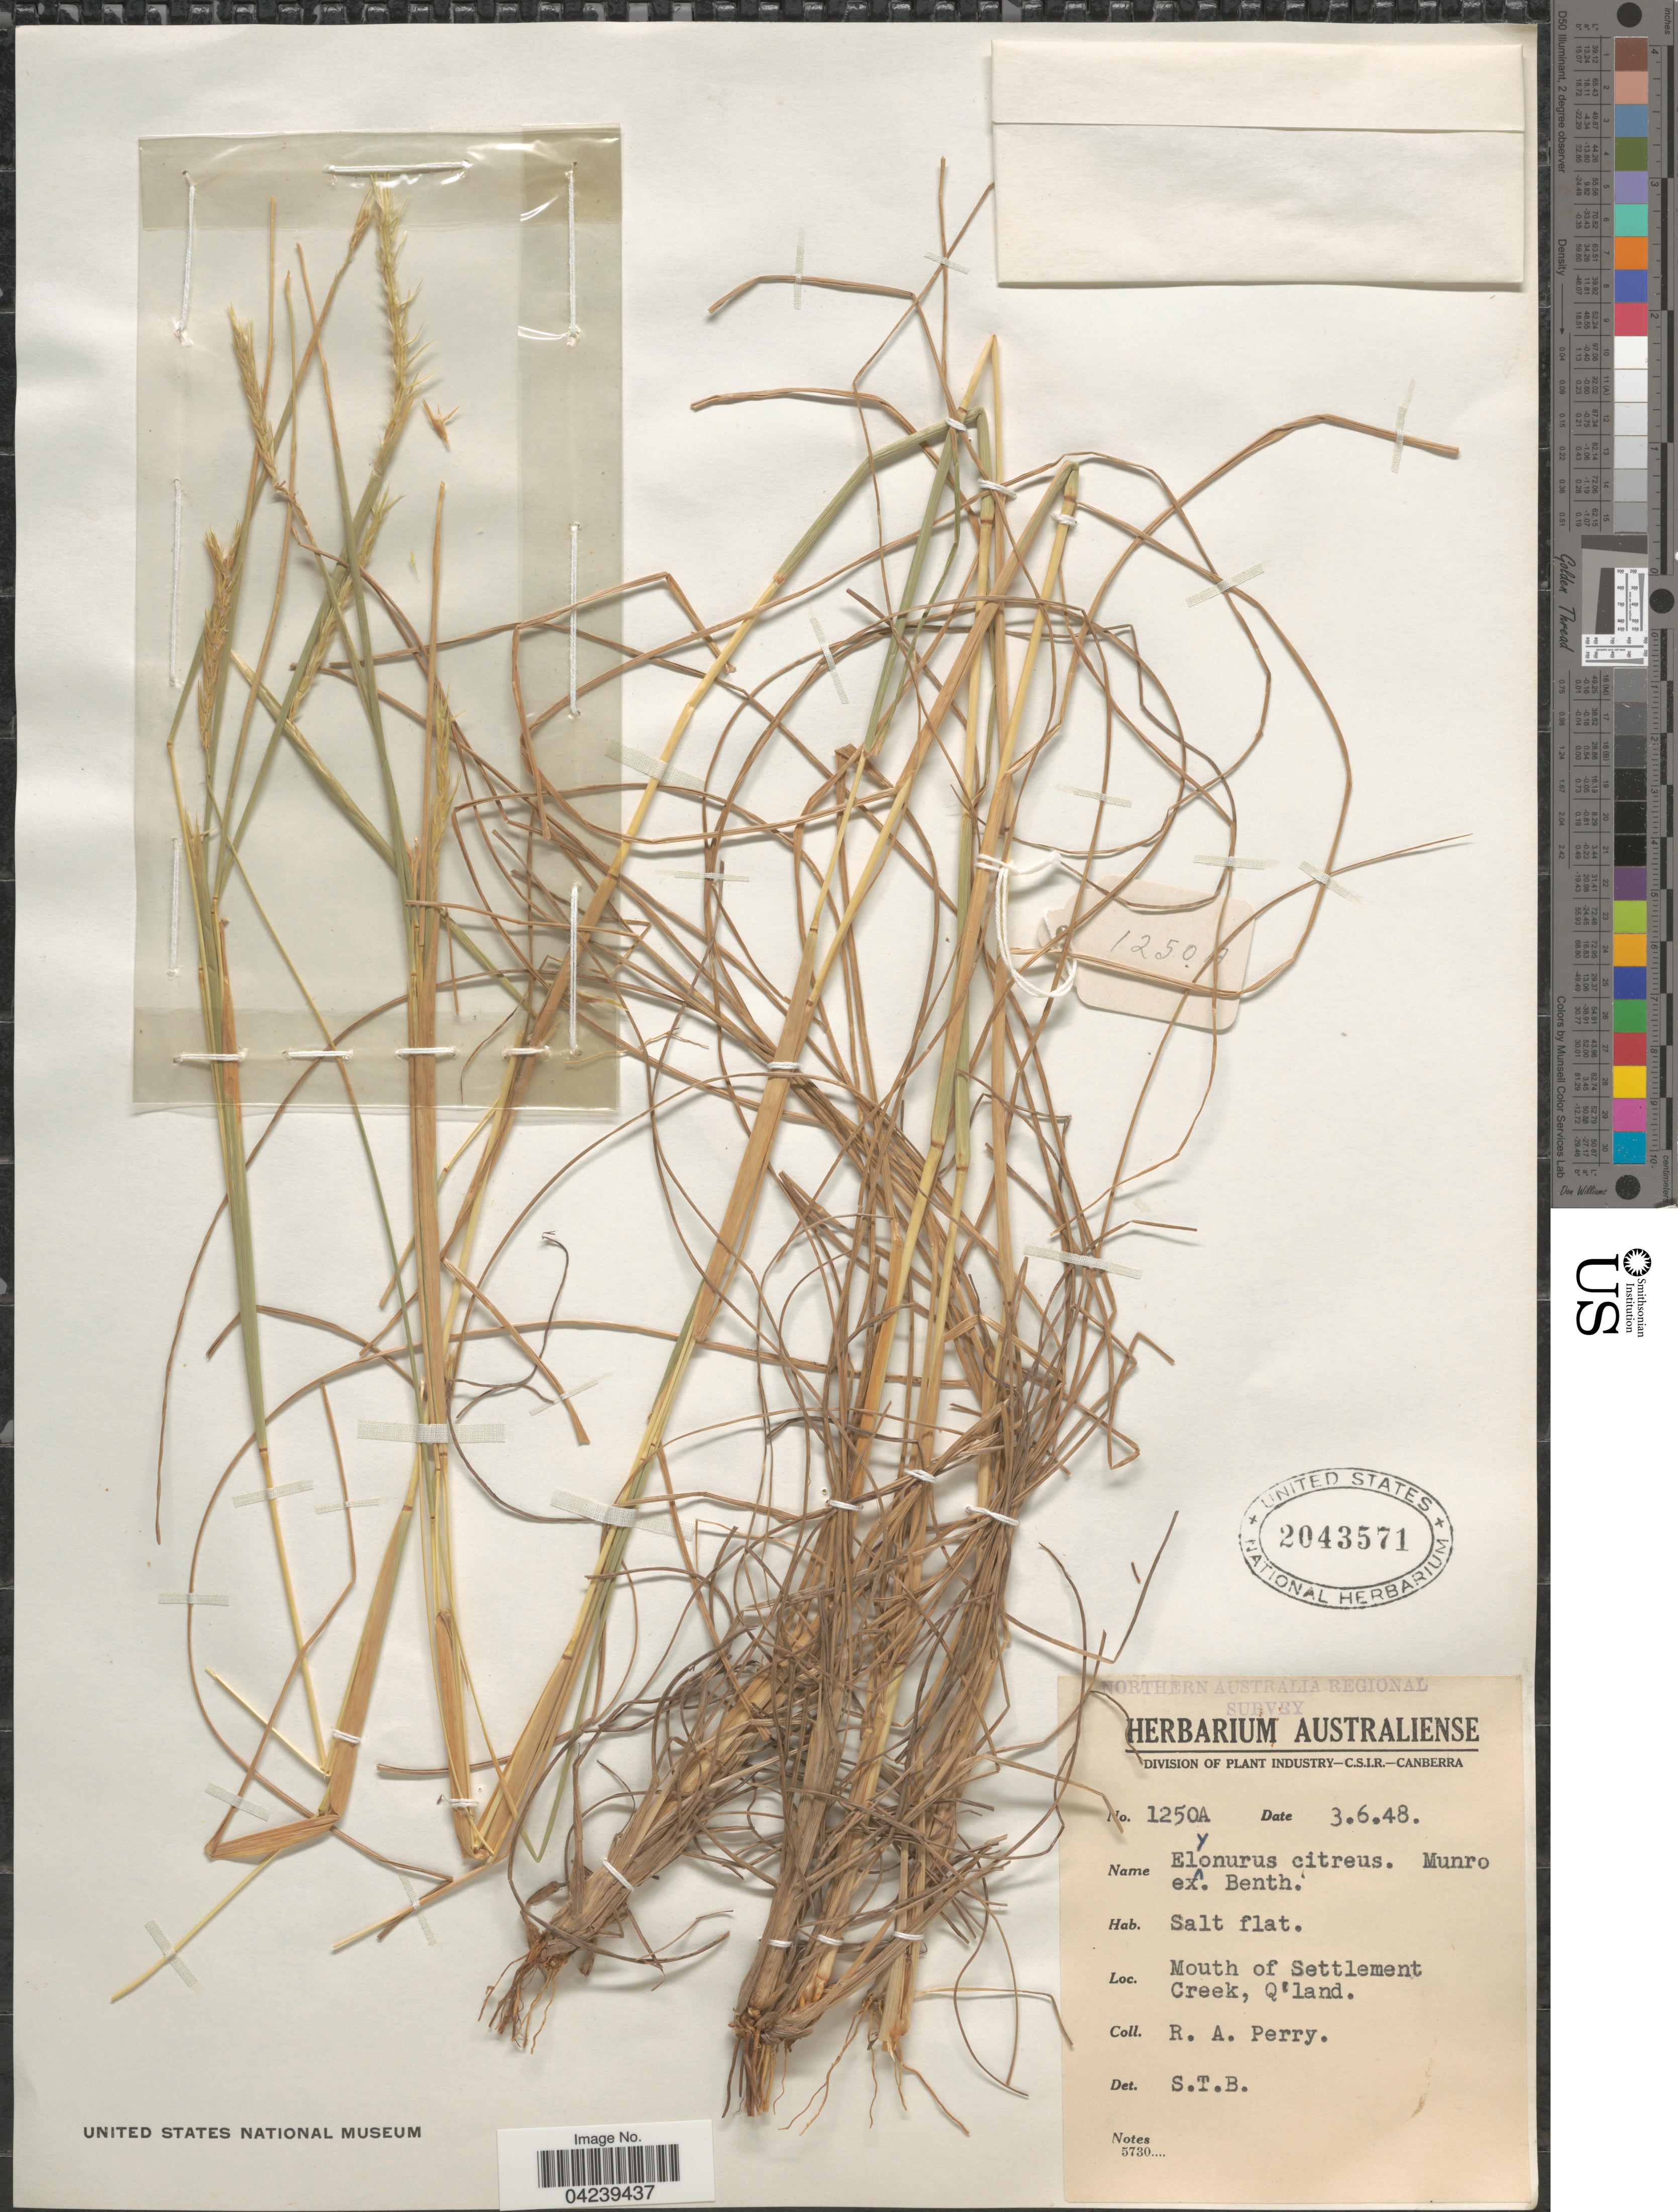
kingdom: Plantae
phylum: Tracheophyta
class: Liliopsida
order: Poales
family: Poaceae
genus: Elionurus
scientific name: Elionurus citreus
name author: (R. Br.) Munro ex Benth.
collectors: Perry, R. A.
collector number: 1250A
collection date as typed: Transcribed d/m/y: 3/6/48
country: Australia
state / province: Queensland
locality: Northern Australia Regional Survey. Mouth of Settlement Creek.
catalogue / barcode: US 2043571